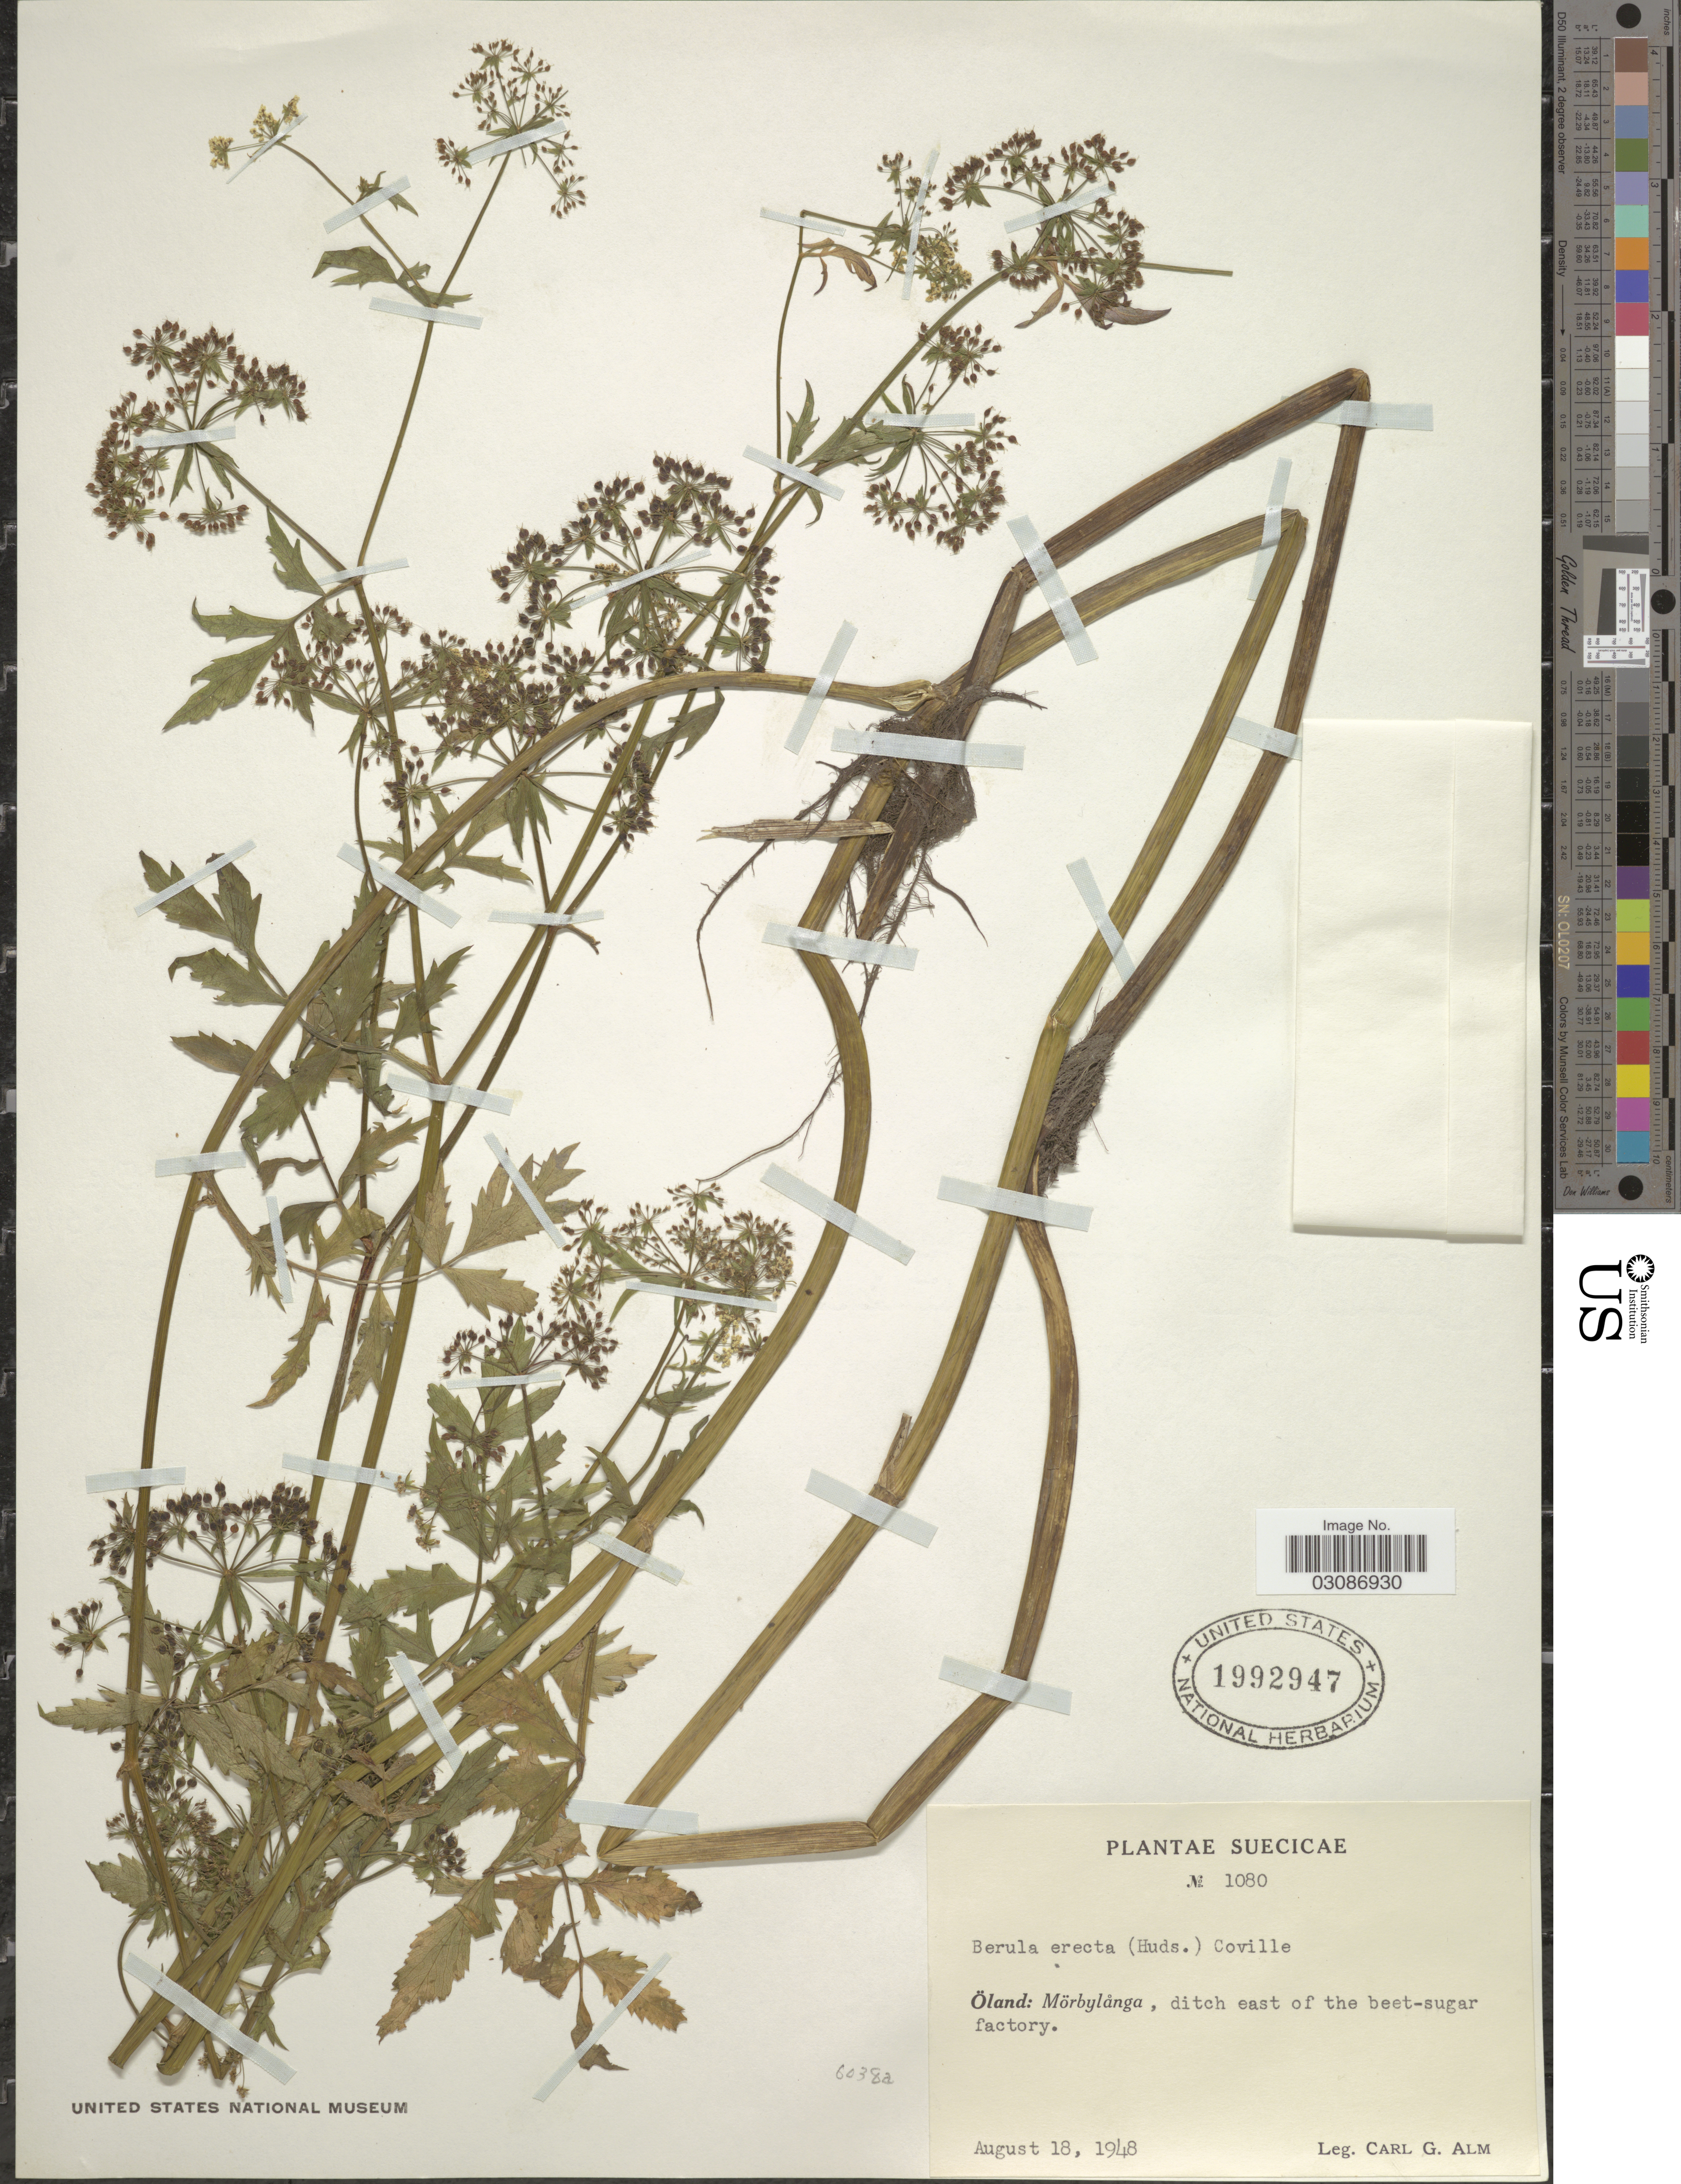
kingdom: Plantae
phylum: Tracheophyta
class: Magnoliopsida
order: Apiales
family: Apiaceae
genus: Berula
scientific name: Berula erecta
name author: (Huds.) Coville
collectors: C. G. Alm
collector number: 1080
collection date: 1948-08-18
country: Sweden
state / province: Kalmar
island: Oland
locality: Suecicae. Öland: Mörbylånga, ditch east of the beet-sugar factory.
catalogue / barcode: US 1992947